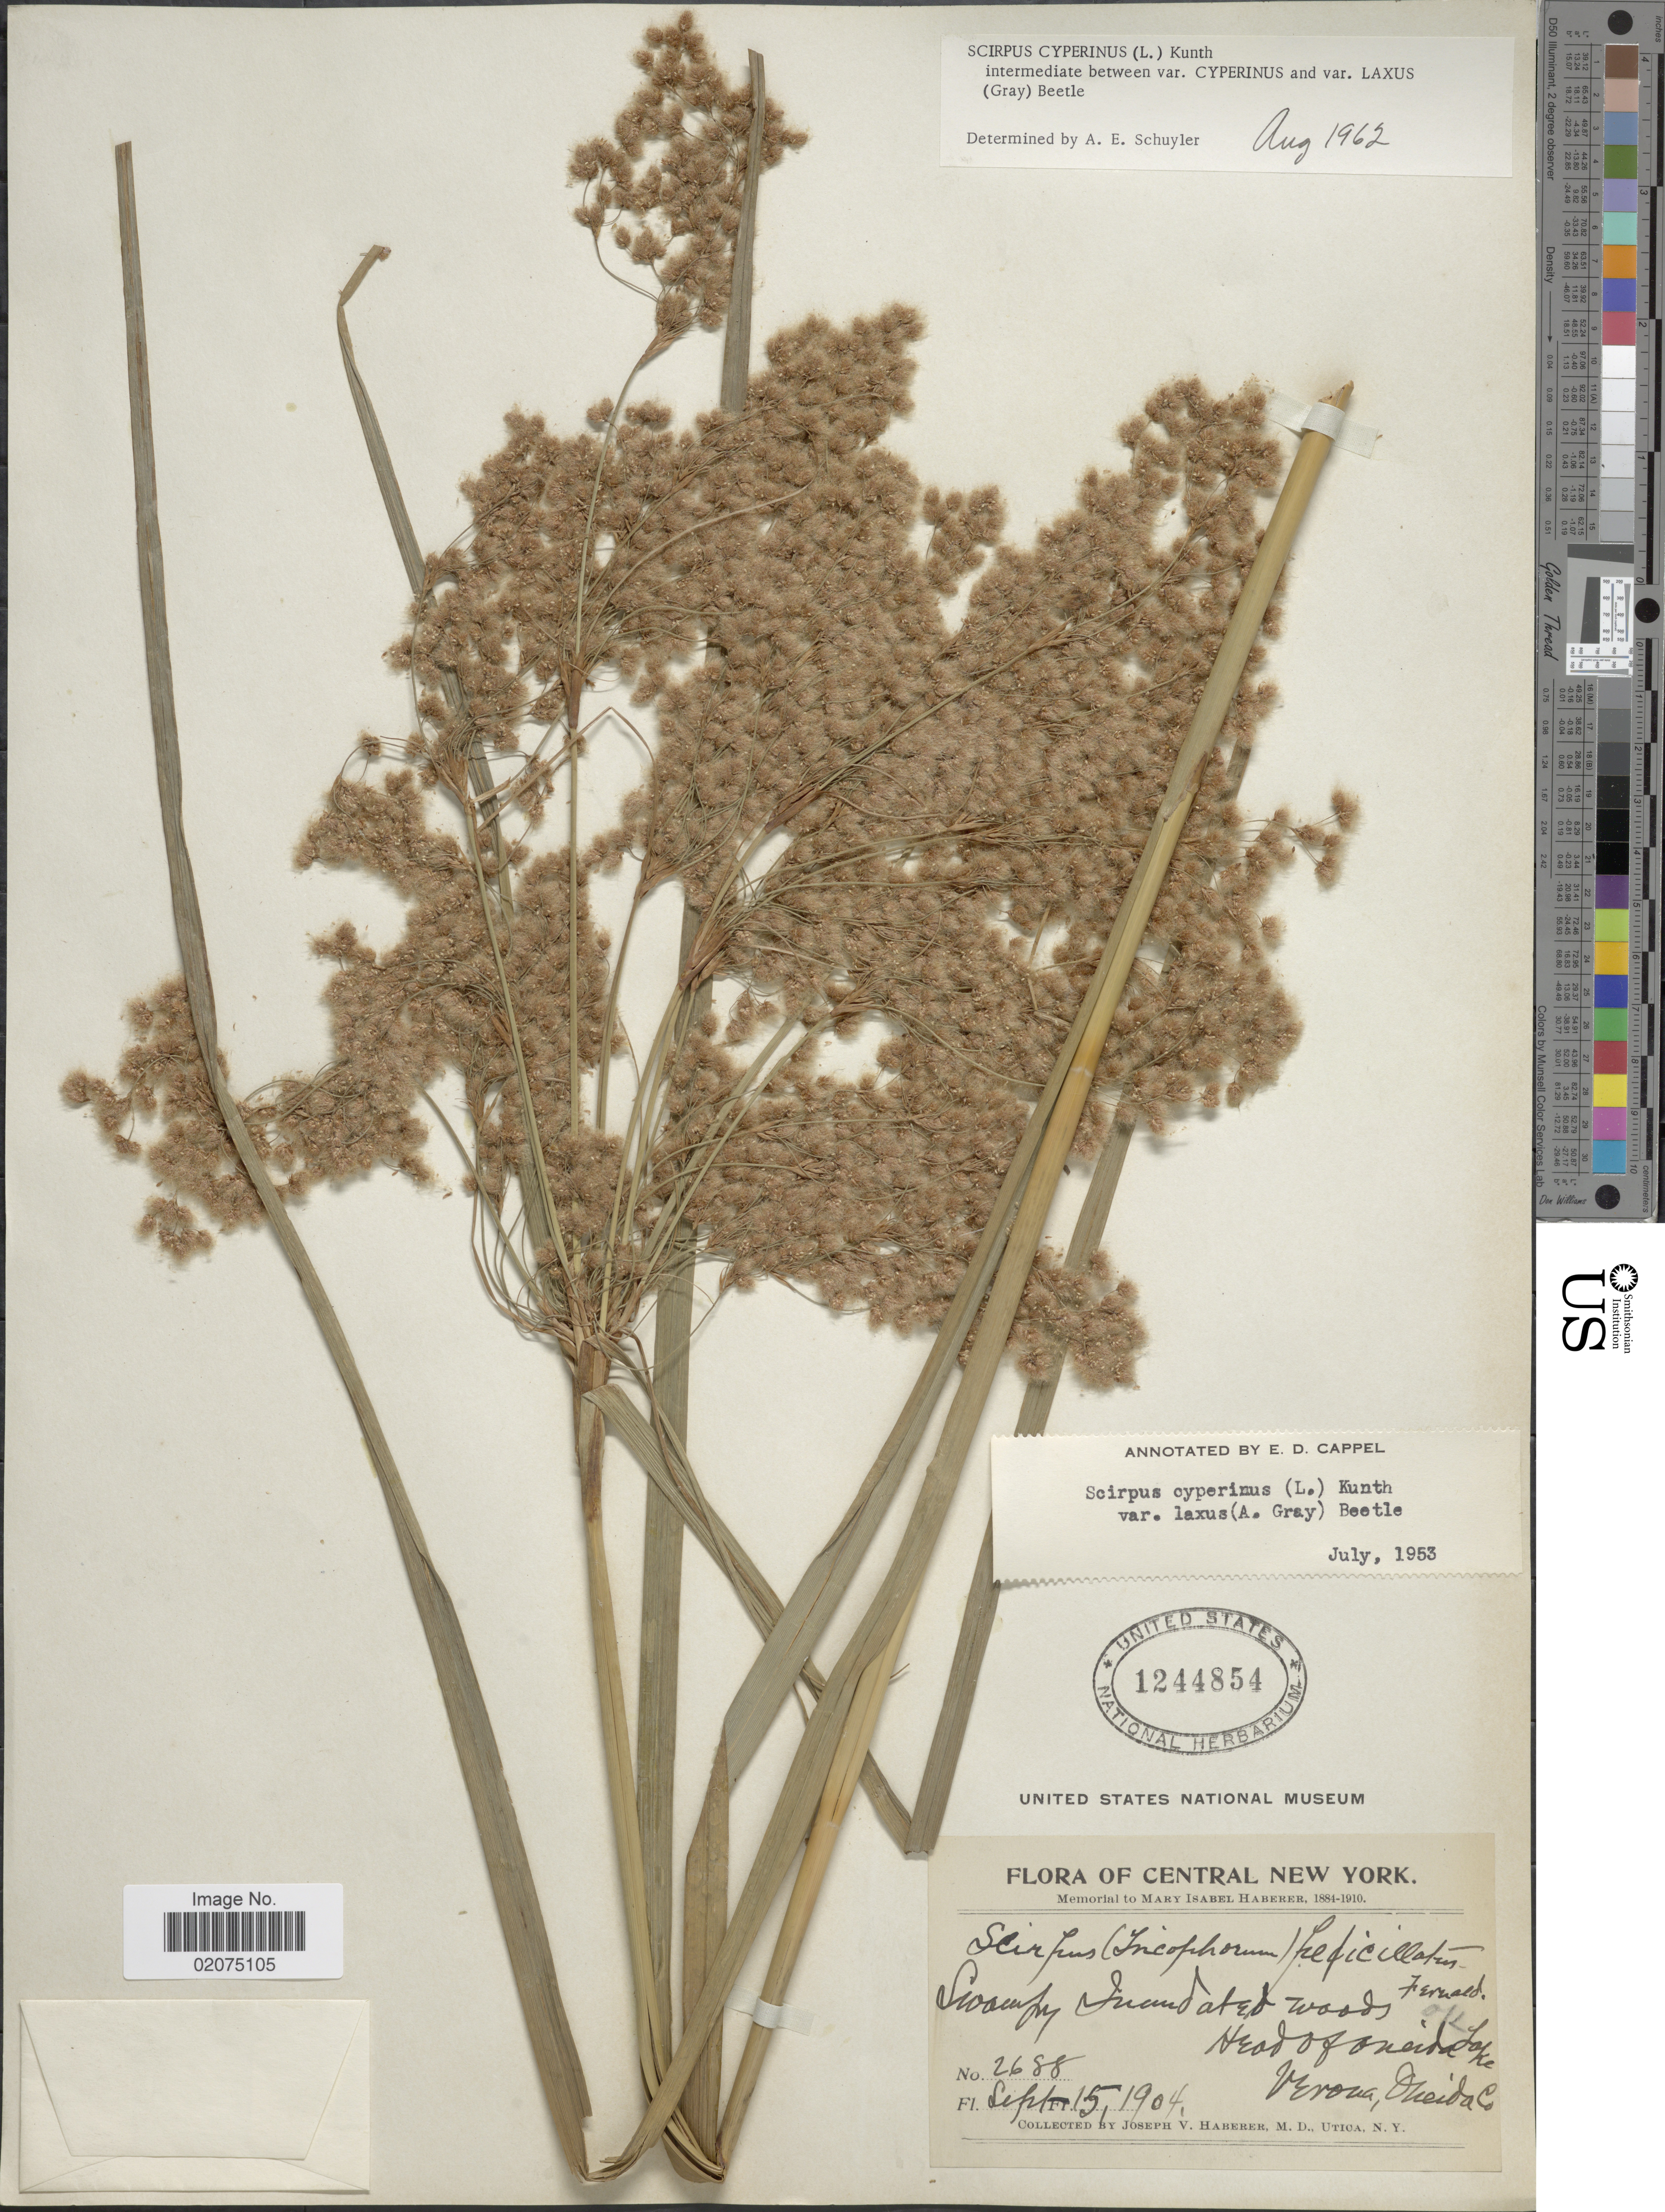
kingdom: Plantae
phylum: Tracheophyta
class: Liliopsida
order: Poales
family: Cyperaceae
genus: Scirpus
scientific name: Scirpus cyperinus (L.) Kunth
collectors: J. V. Haberer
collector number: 2688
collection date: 1904-09-15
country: United States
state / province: New York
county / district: Oneida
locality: Central New York, Head of Oneida Lake, Verona, Oneida Co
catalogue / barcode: US 1244854